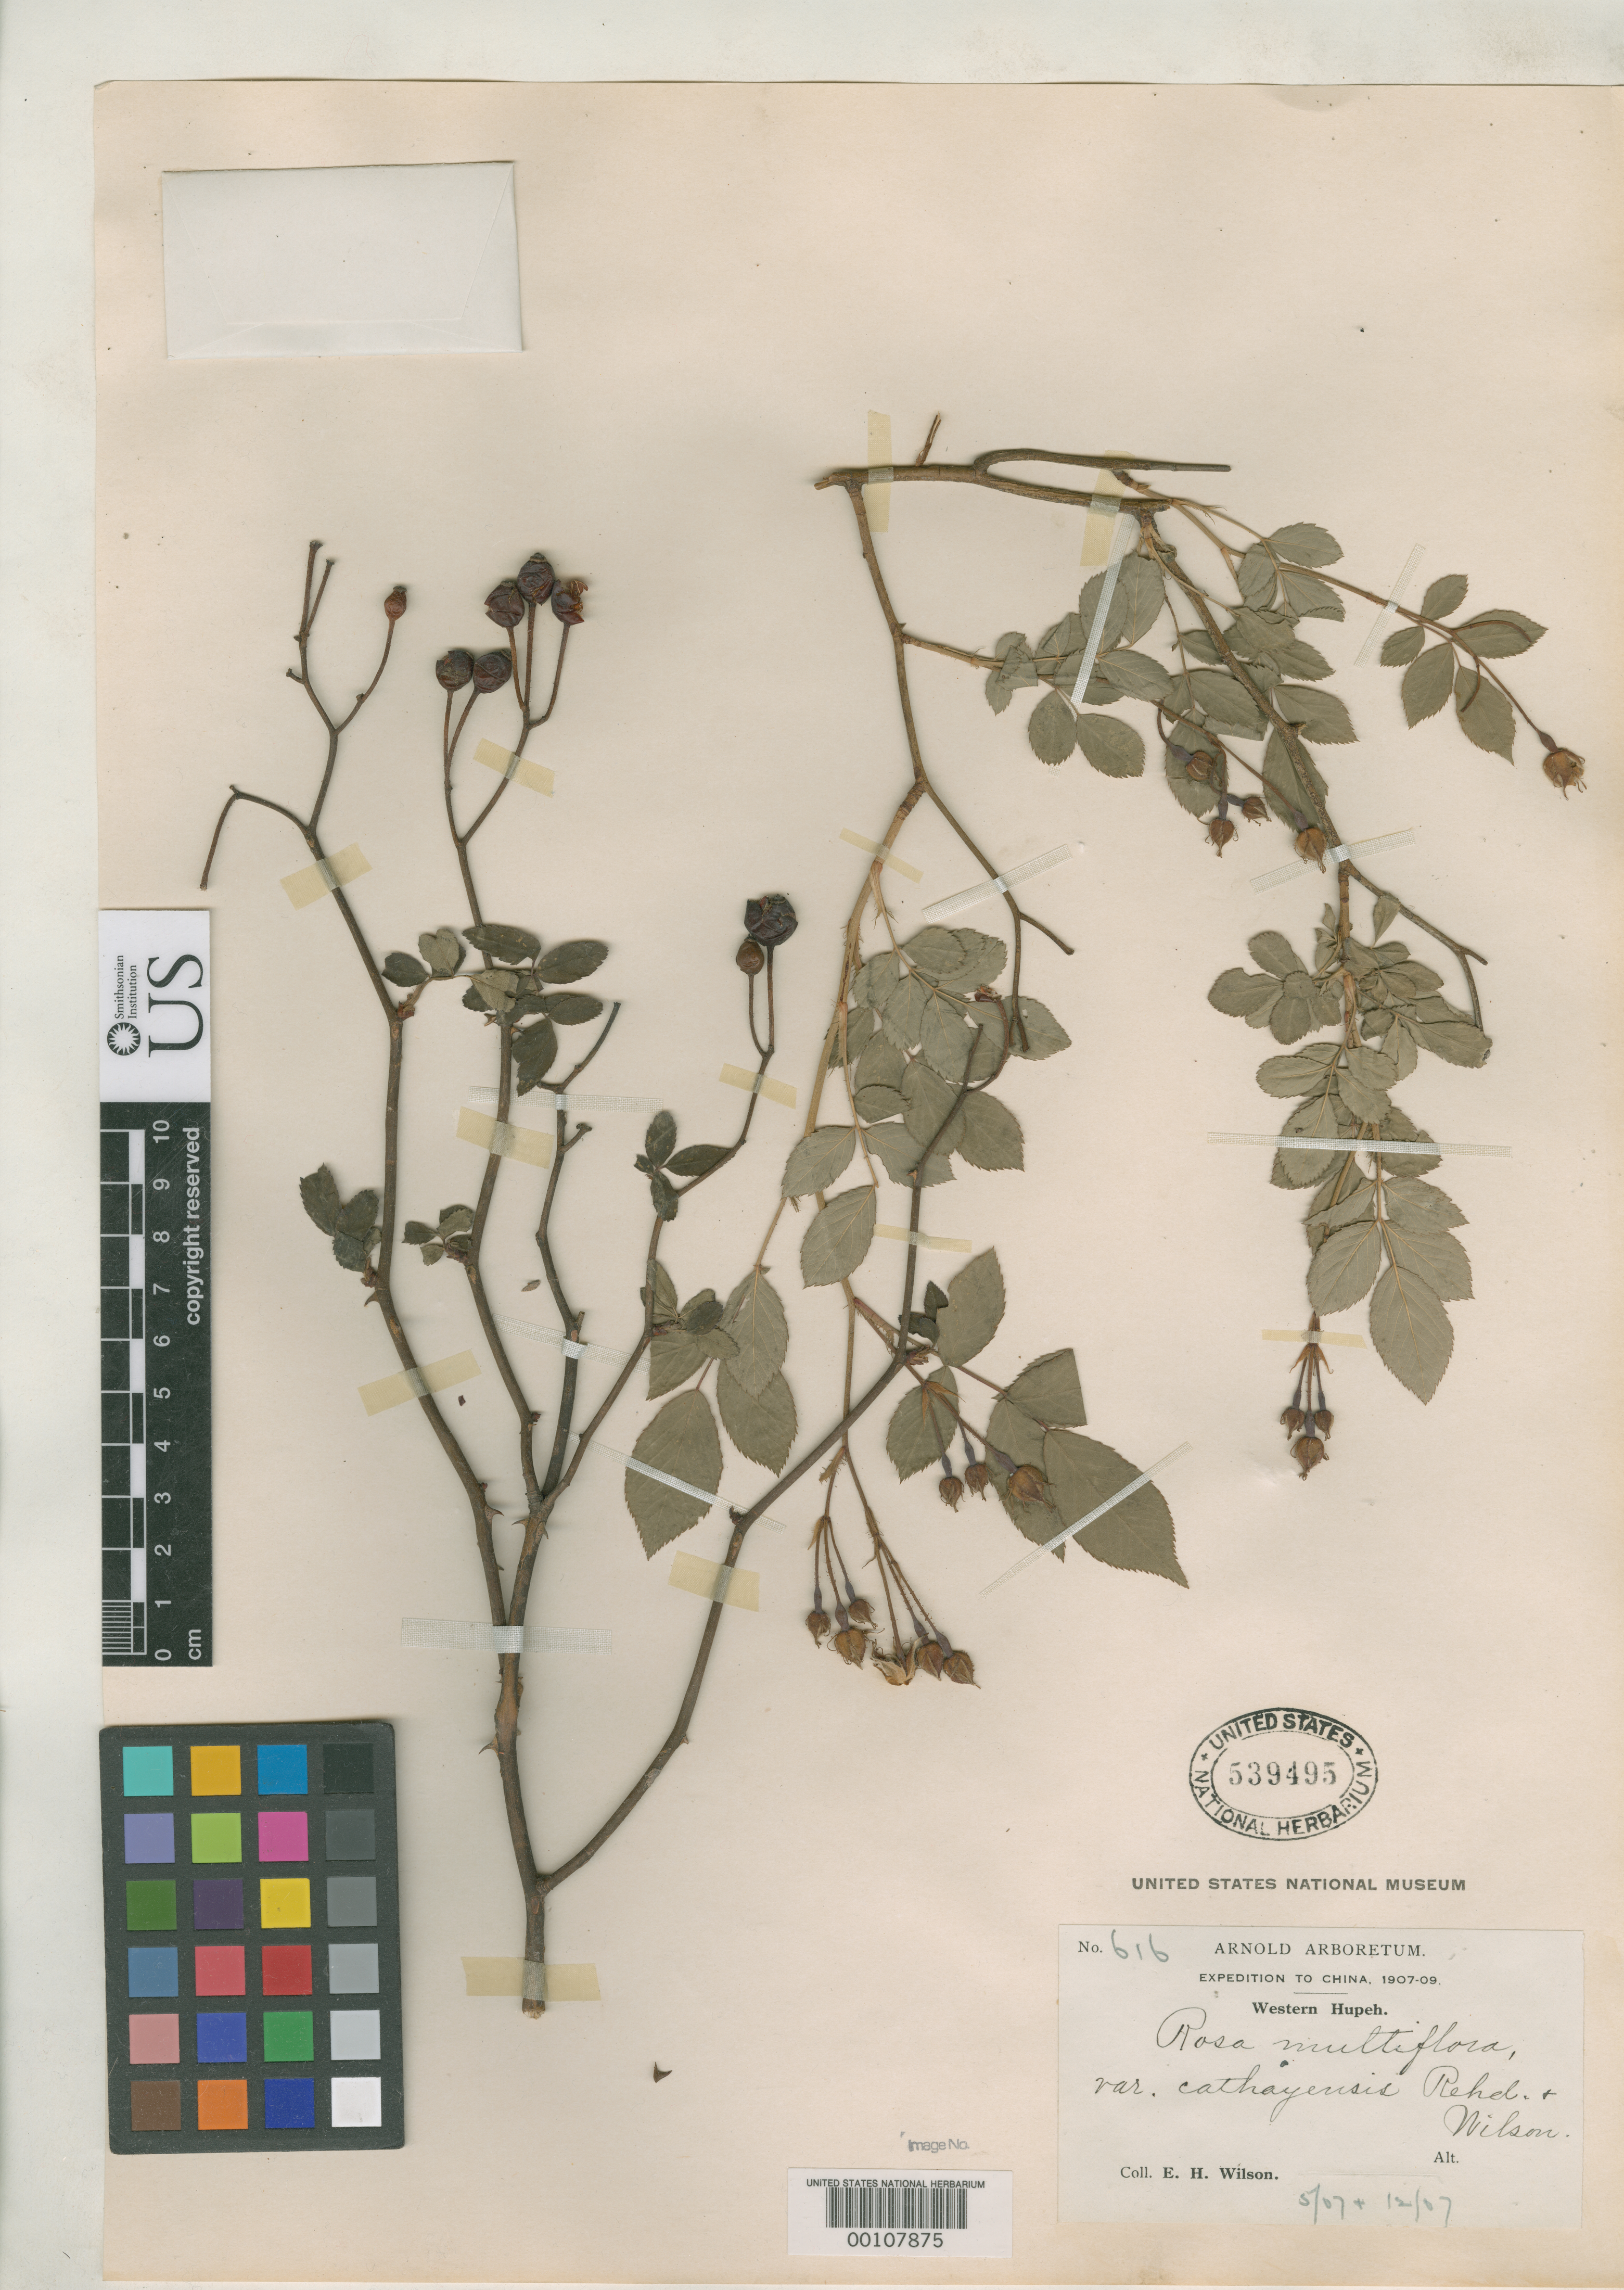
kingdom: Plantae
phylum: Tracheophyta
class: Magnoliopsida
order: Rosales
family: Rosaceae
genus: Rosa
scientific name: Rosa multiflora var. cathayensis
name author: Rehder & E.H. Wilson in Sarg.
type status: Isotype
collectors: E. H. Wilson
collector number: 616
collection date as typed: May 1907 and -- Dec 1907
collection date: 1907-05,1907-12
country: China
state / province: Hubei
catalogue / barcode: US 539495